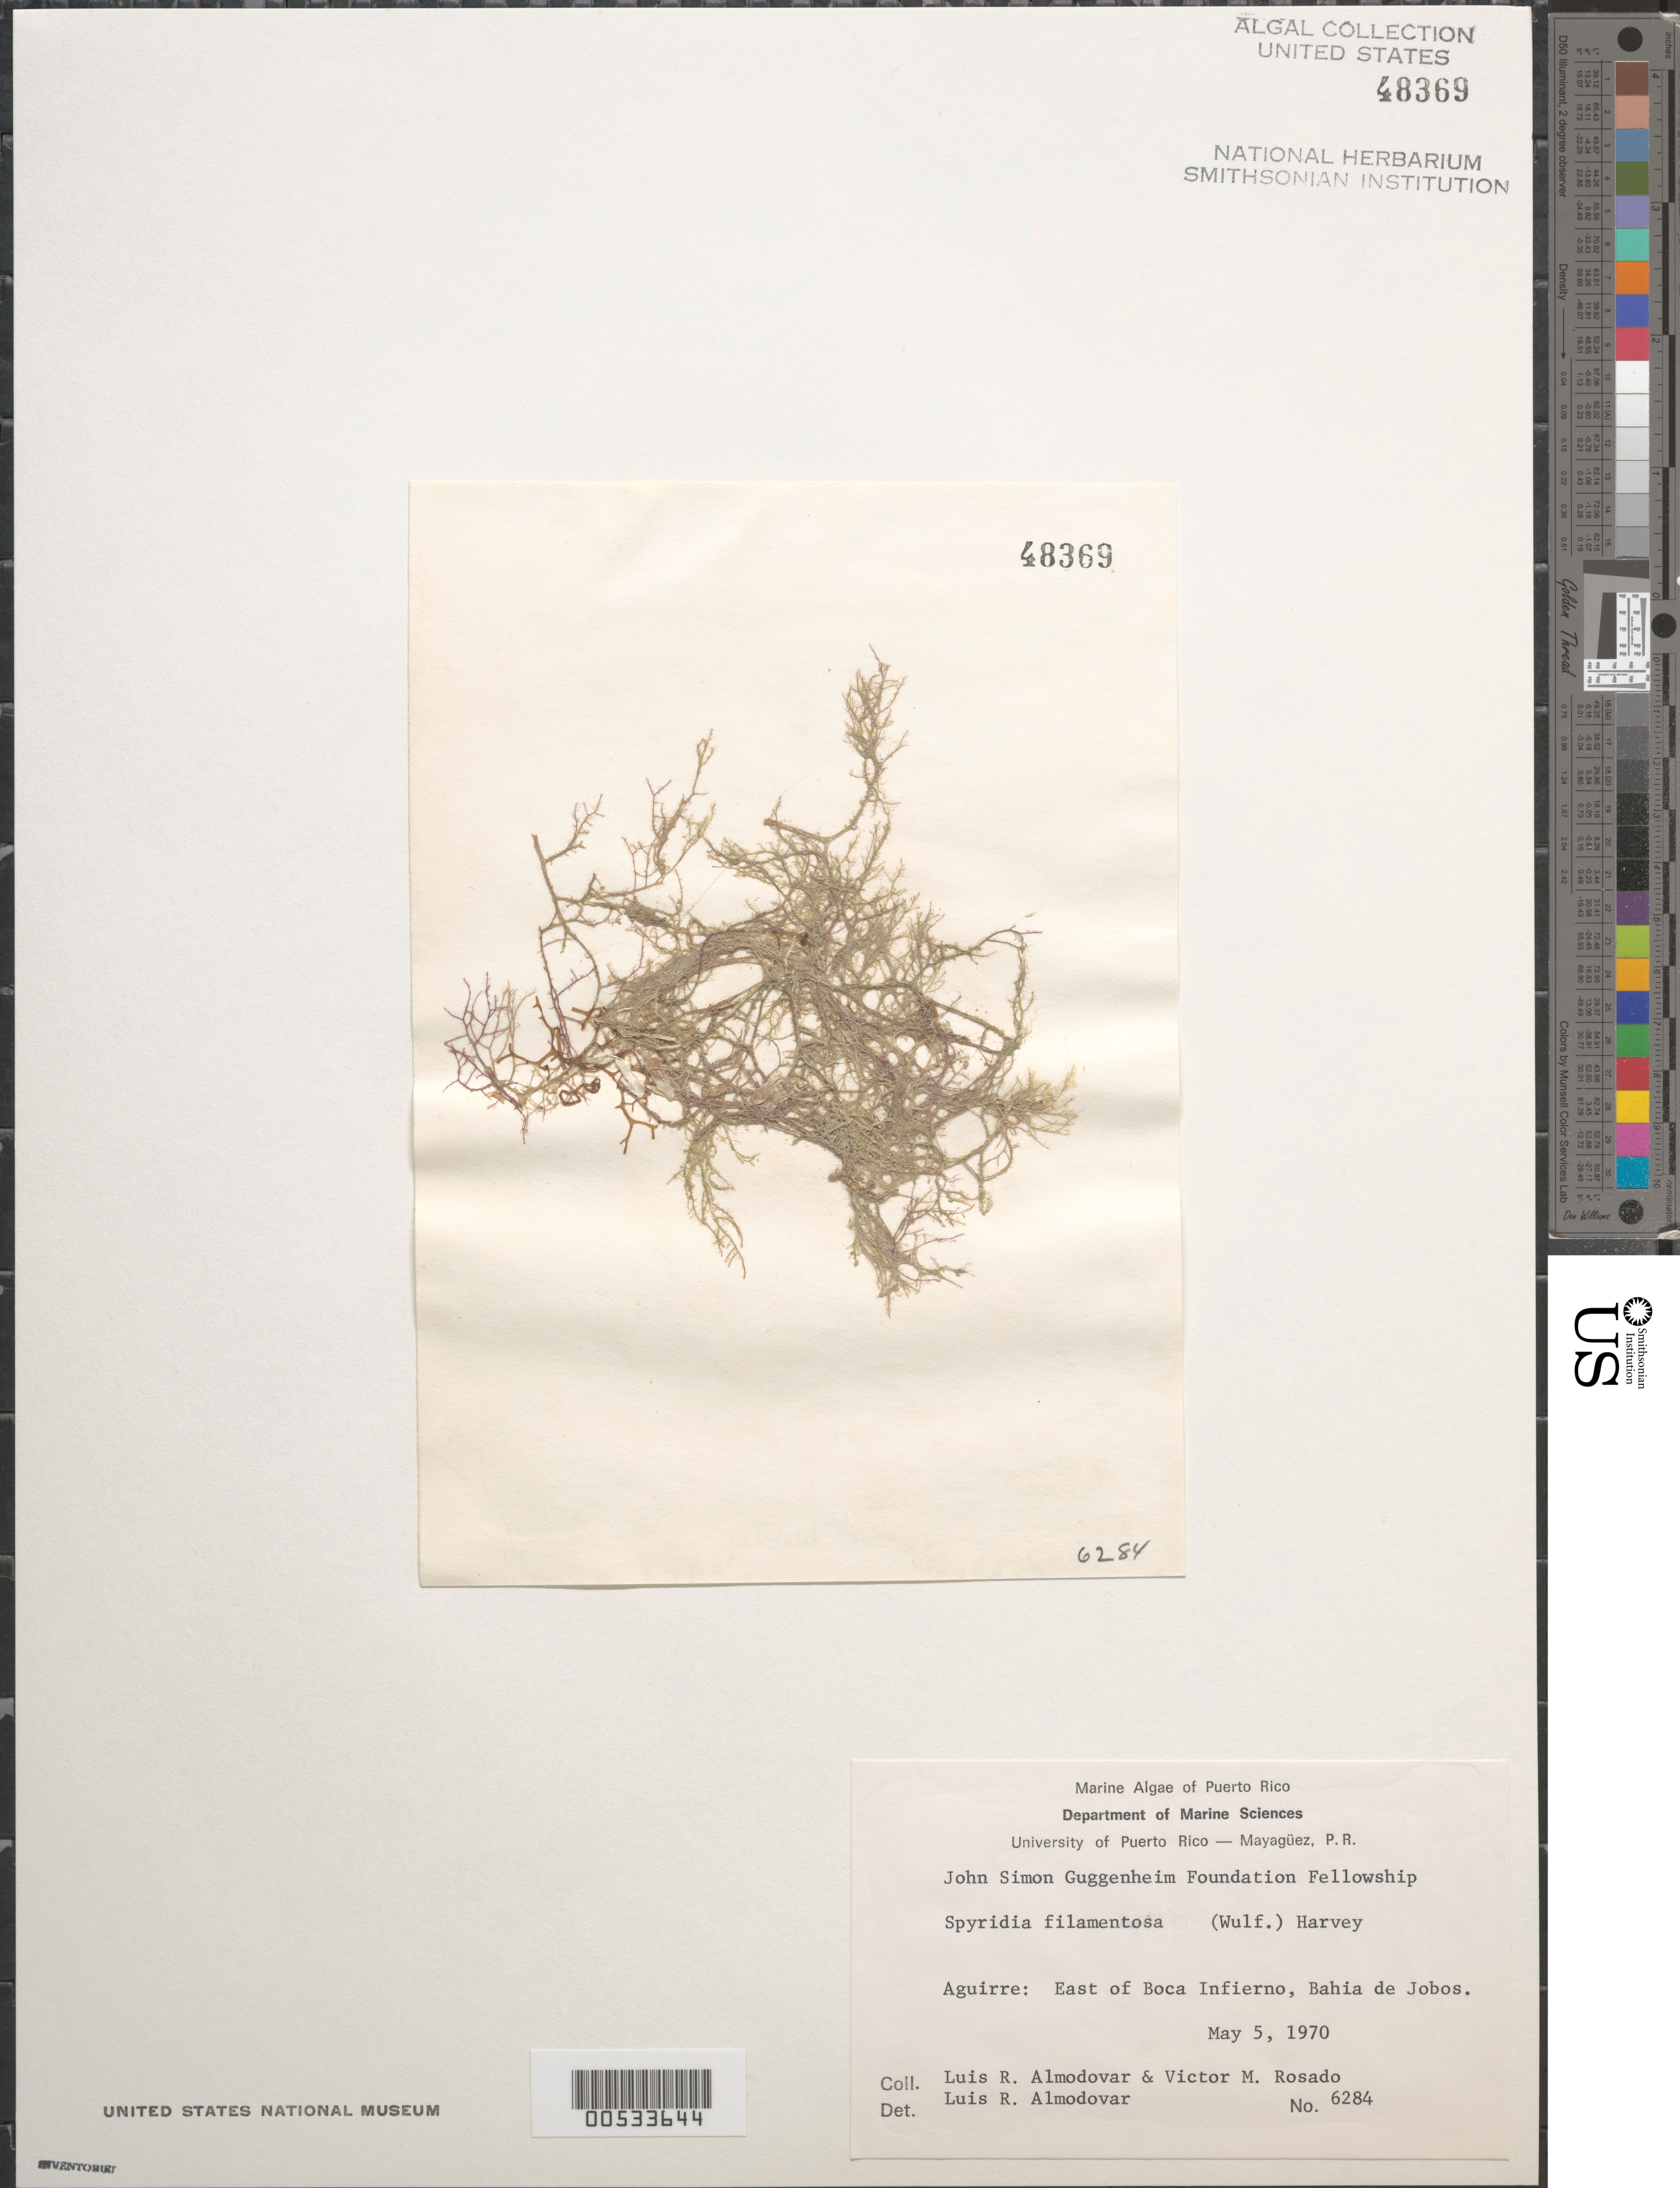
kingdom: Plantae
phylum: Rhodophyta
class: Florideophyceae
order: Ceramiales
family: Spyridiaceae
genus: Spyridia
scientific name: Spyridia filamentosa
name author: (Wulfen) Harv.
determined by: Almodovar, L. R.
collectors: L. Almodovar & V. Rosado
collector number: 6284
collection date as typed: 05 May 1970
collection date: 1970-05-05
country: Puerto Rico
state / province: Guayama / Salinas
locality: Aguirre, Bahia de jobos, east of boca de infierno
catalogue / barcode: US 48369